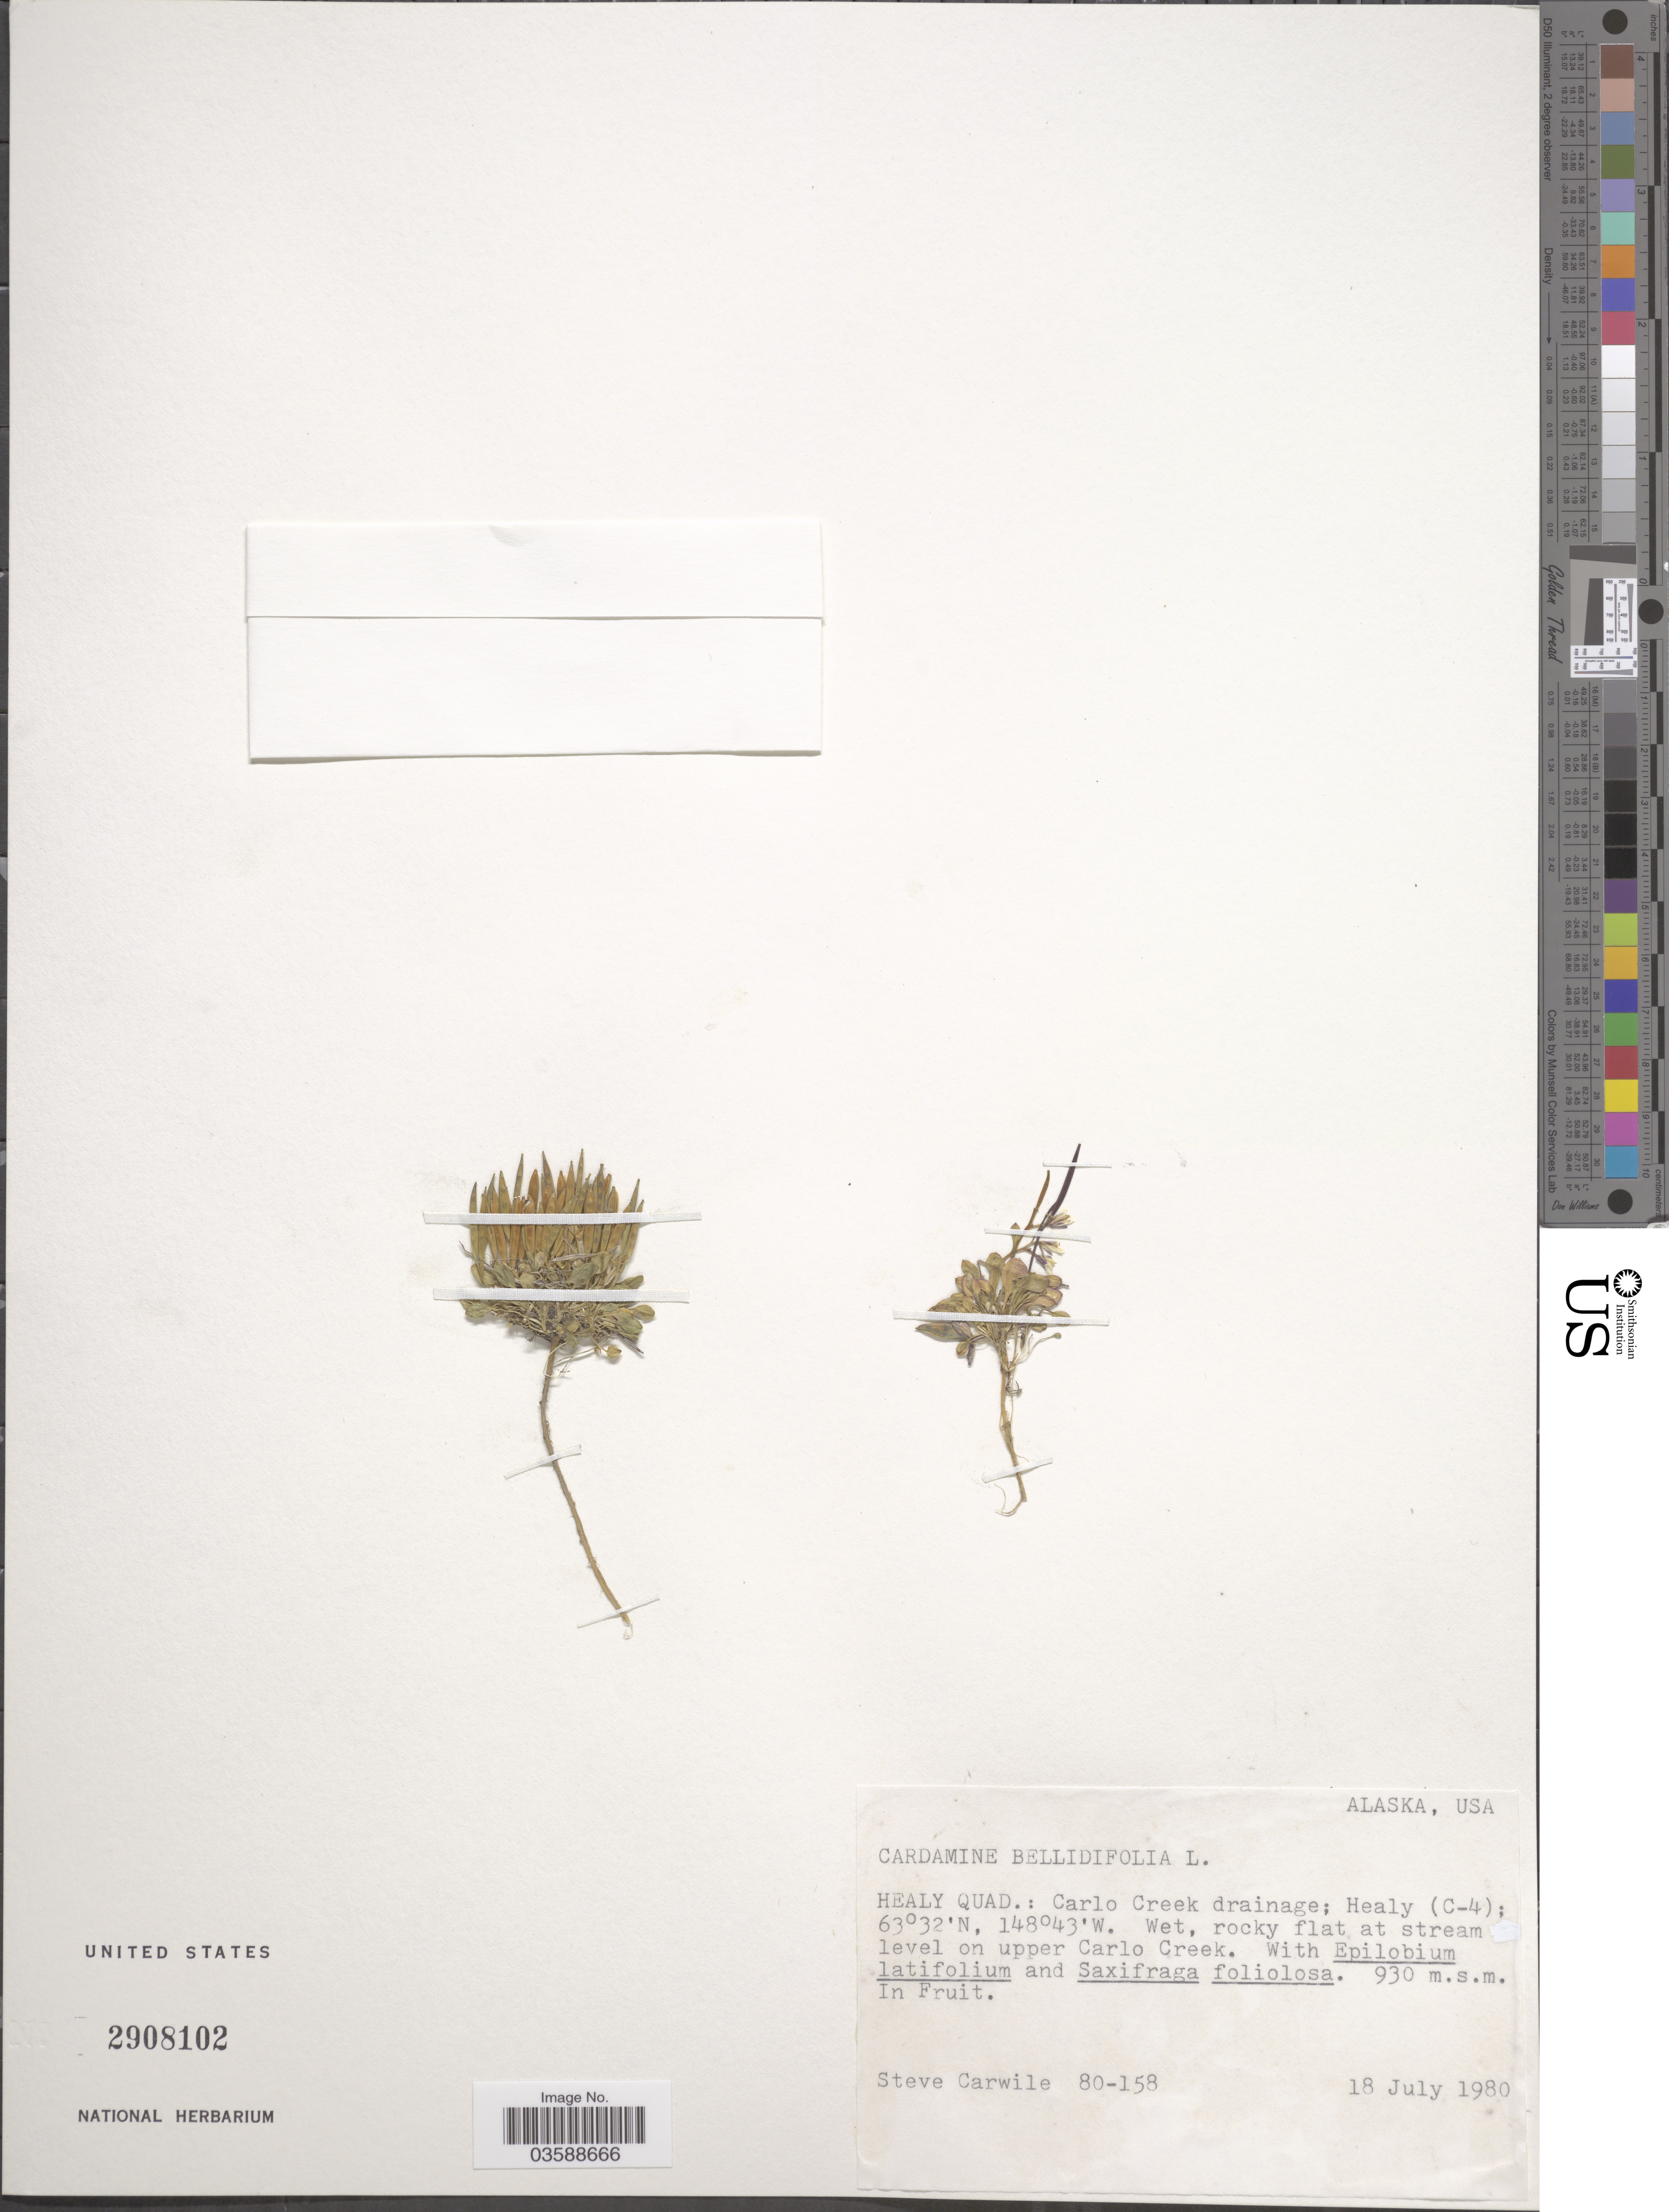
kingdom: Plantae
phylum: Tracheophyta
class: Magnoliopsida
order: Brassicales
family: Brassicaceae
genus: Cardamine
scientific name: Cardamine bellidifolia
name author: L.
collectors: S. Carwile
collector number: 80-158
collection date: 1980-07-18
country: United States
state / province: Alaska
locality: Healy Quad.: Carlo Creek drainage; Healy (C-4); at stream level on upper Carlo Creek.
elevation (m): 930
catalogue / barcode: US 2908102